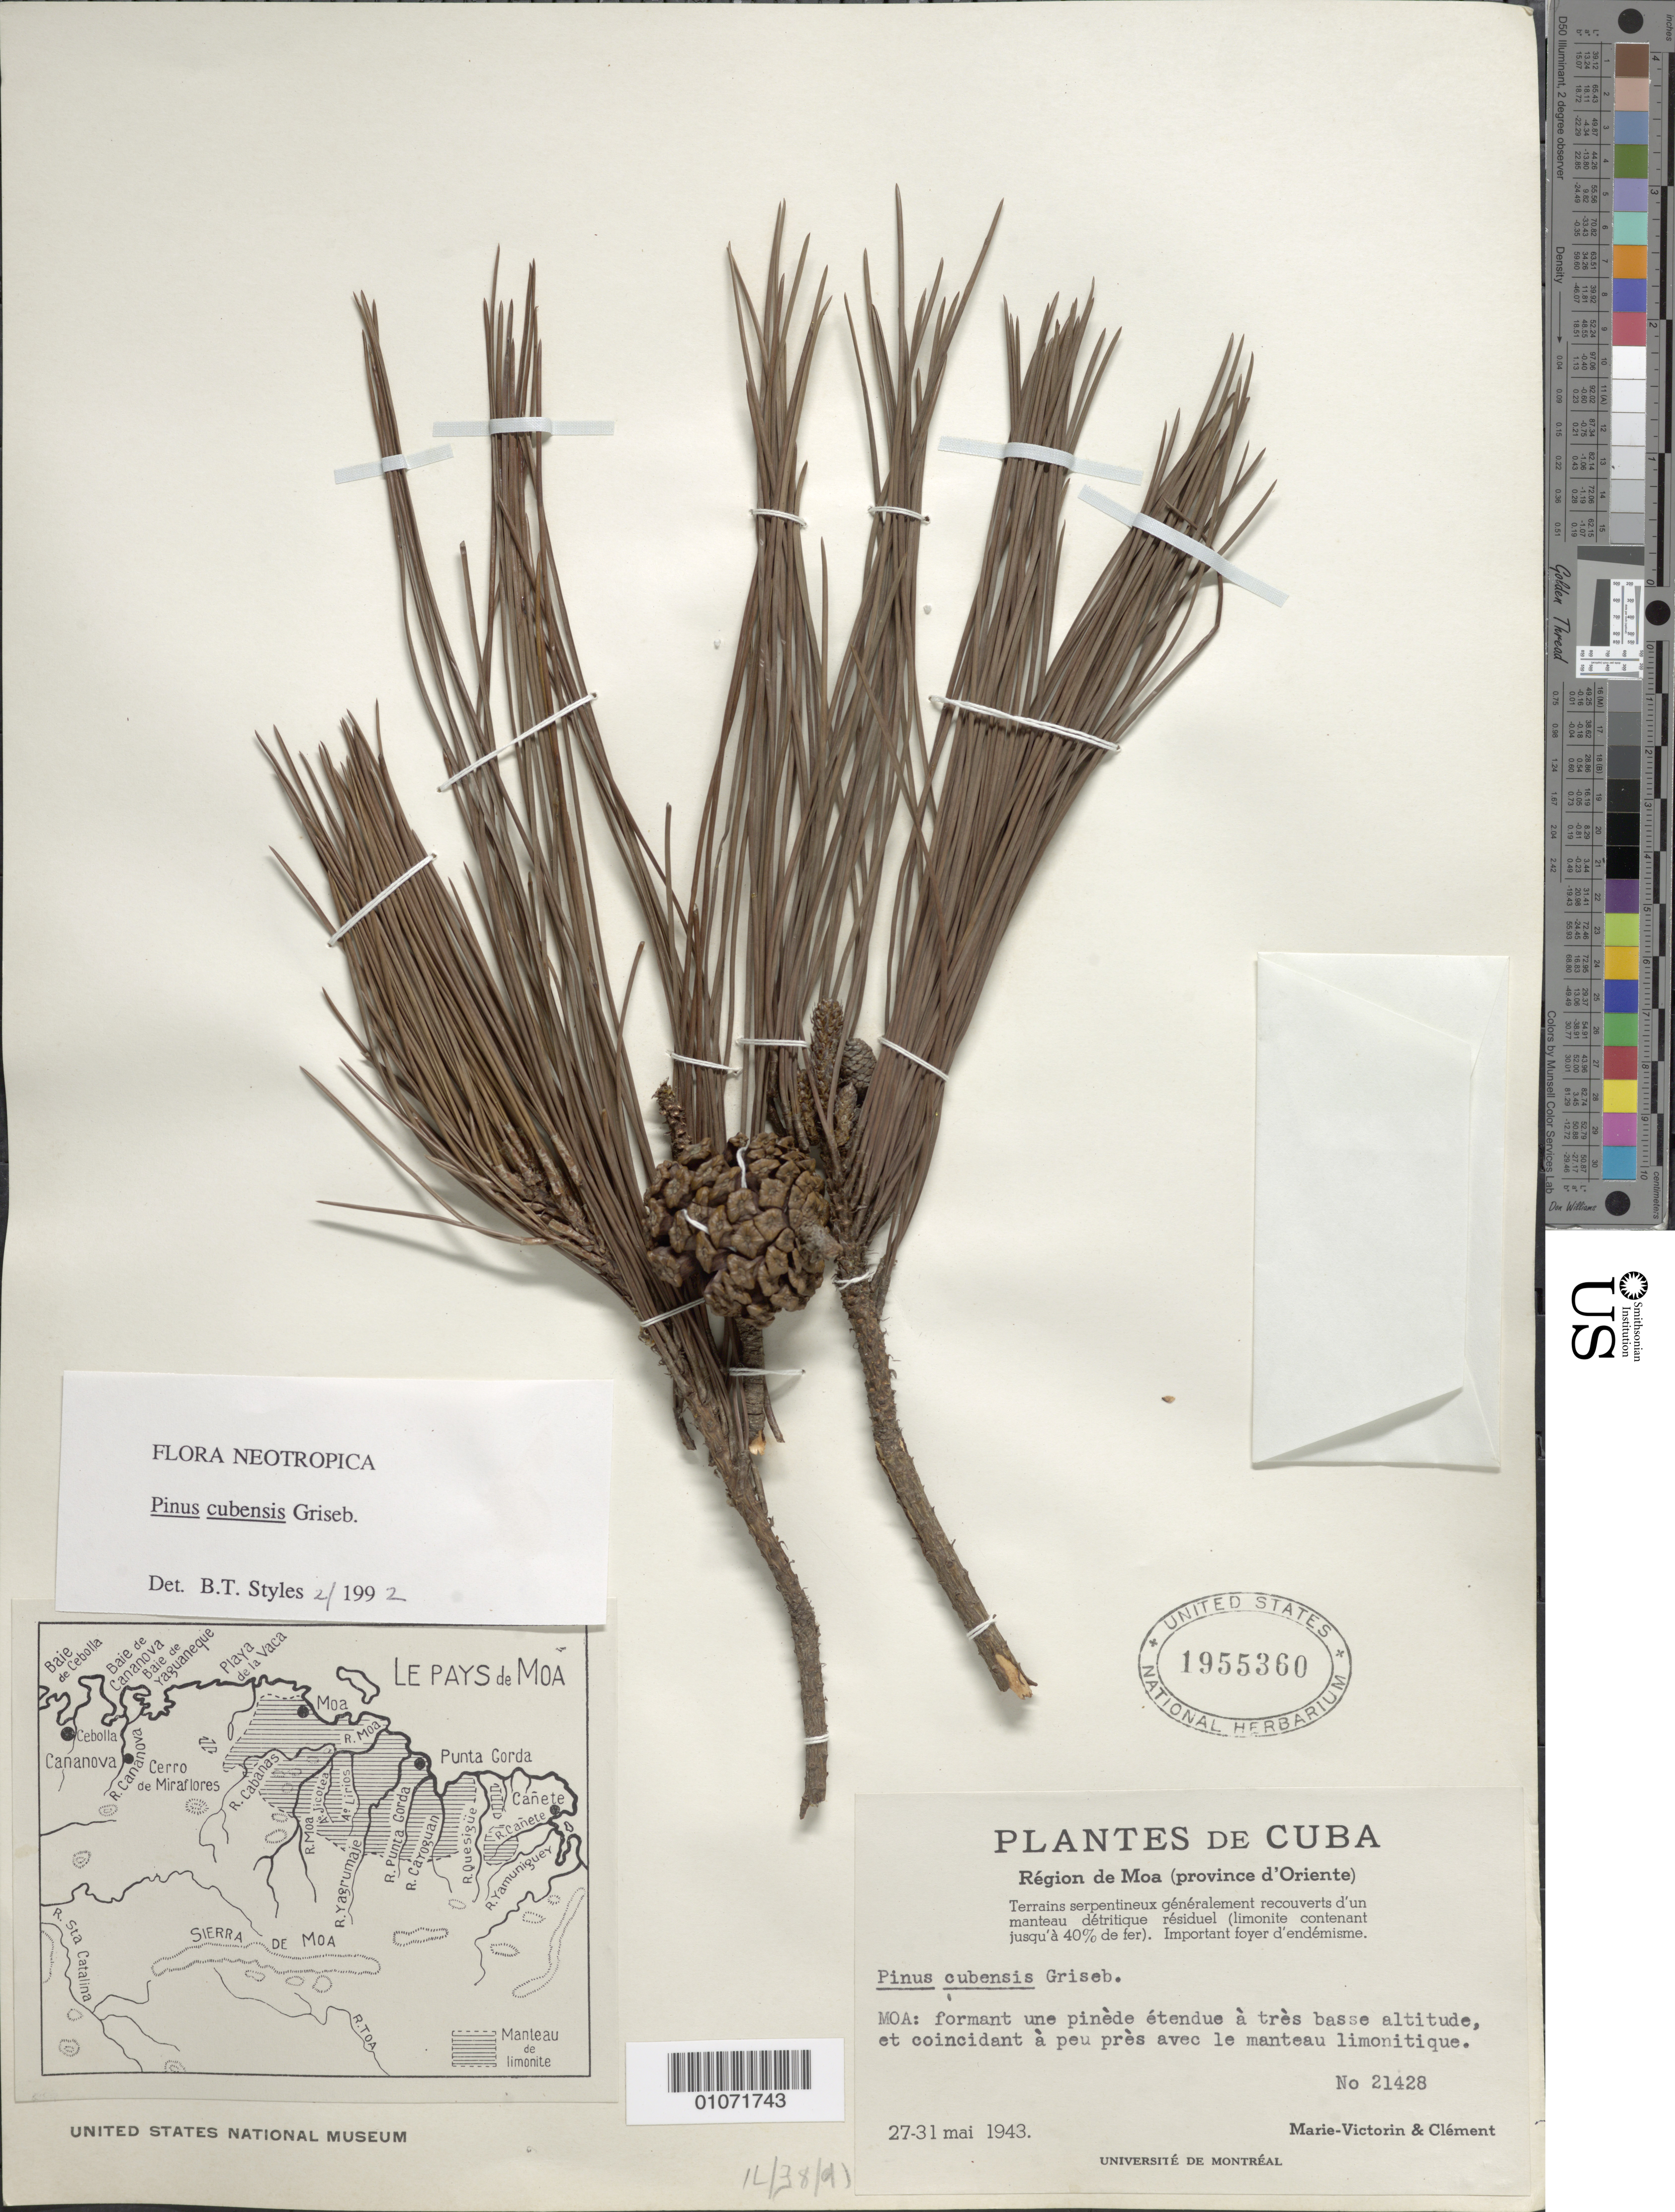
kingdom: Plantae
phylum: Tracheophyta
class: Pinopsida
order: Pinales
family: Pinaceae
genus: Pinus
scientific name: Pinus cubensis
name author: Griseb.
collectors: Fr. Marie-Victorin & B. Clement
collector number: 21428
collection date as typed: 27 May 1943 to 31 May 1943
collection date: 1943-05-27/1943-05-31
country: Cuba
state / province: Oriente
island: Cuba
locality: Terraina serpentineaux gineralment recouverla d'un manteau detritique residuel (limonite contenant jusqu'a 40% de fer ) Important foyer d'endemisme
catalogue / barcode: US 1955360